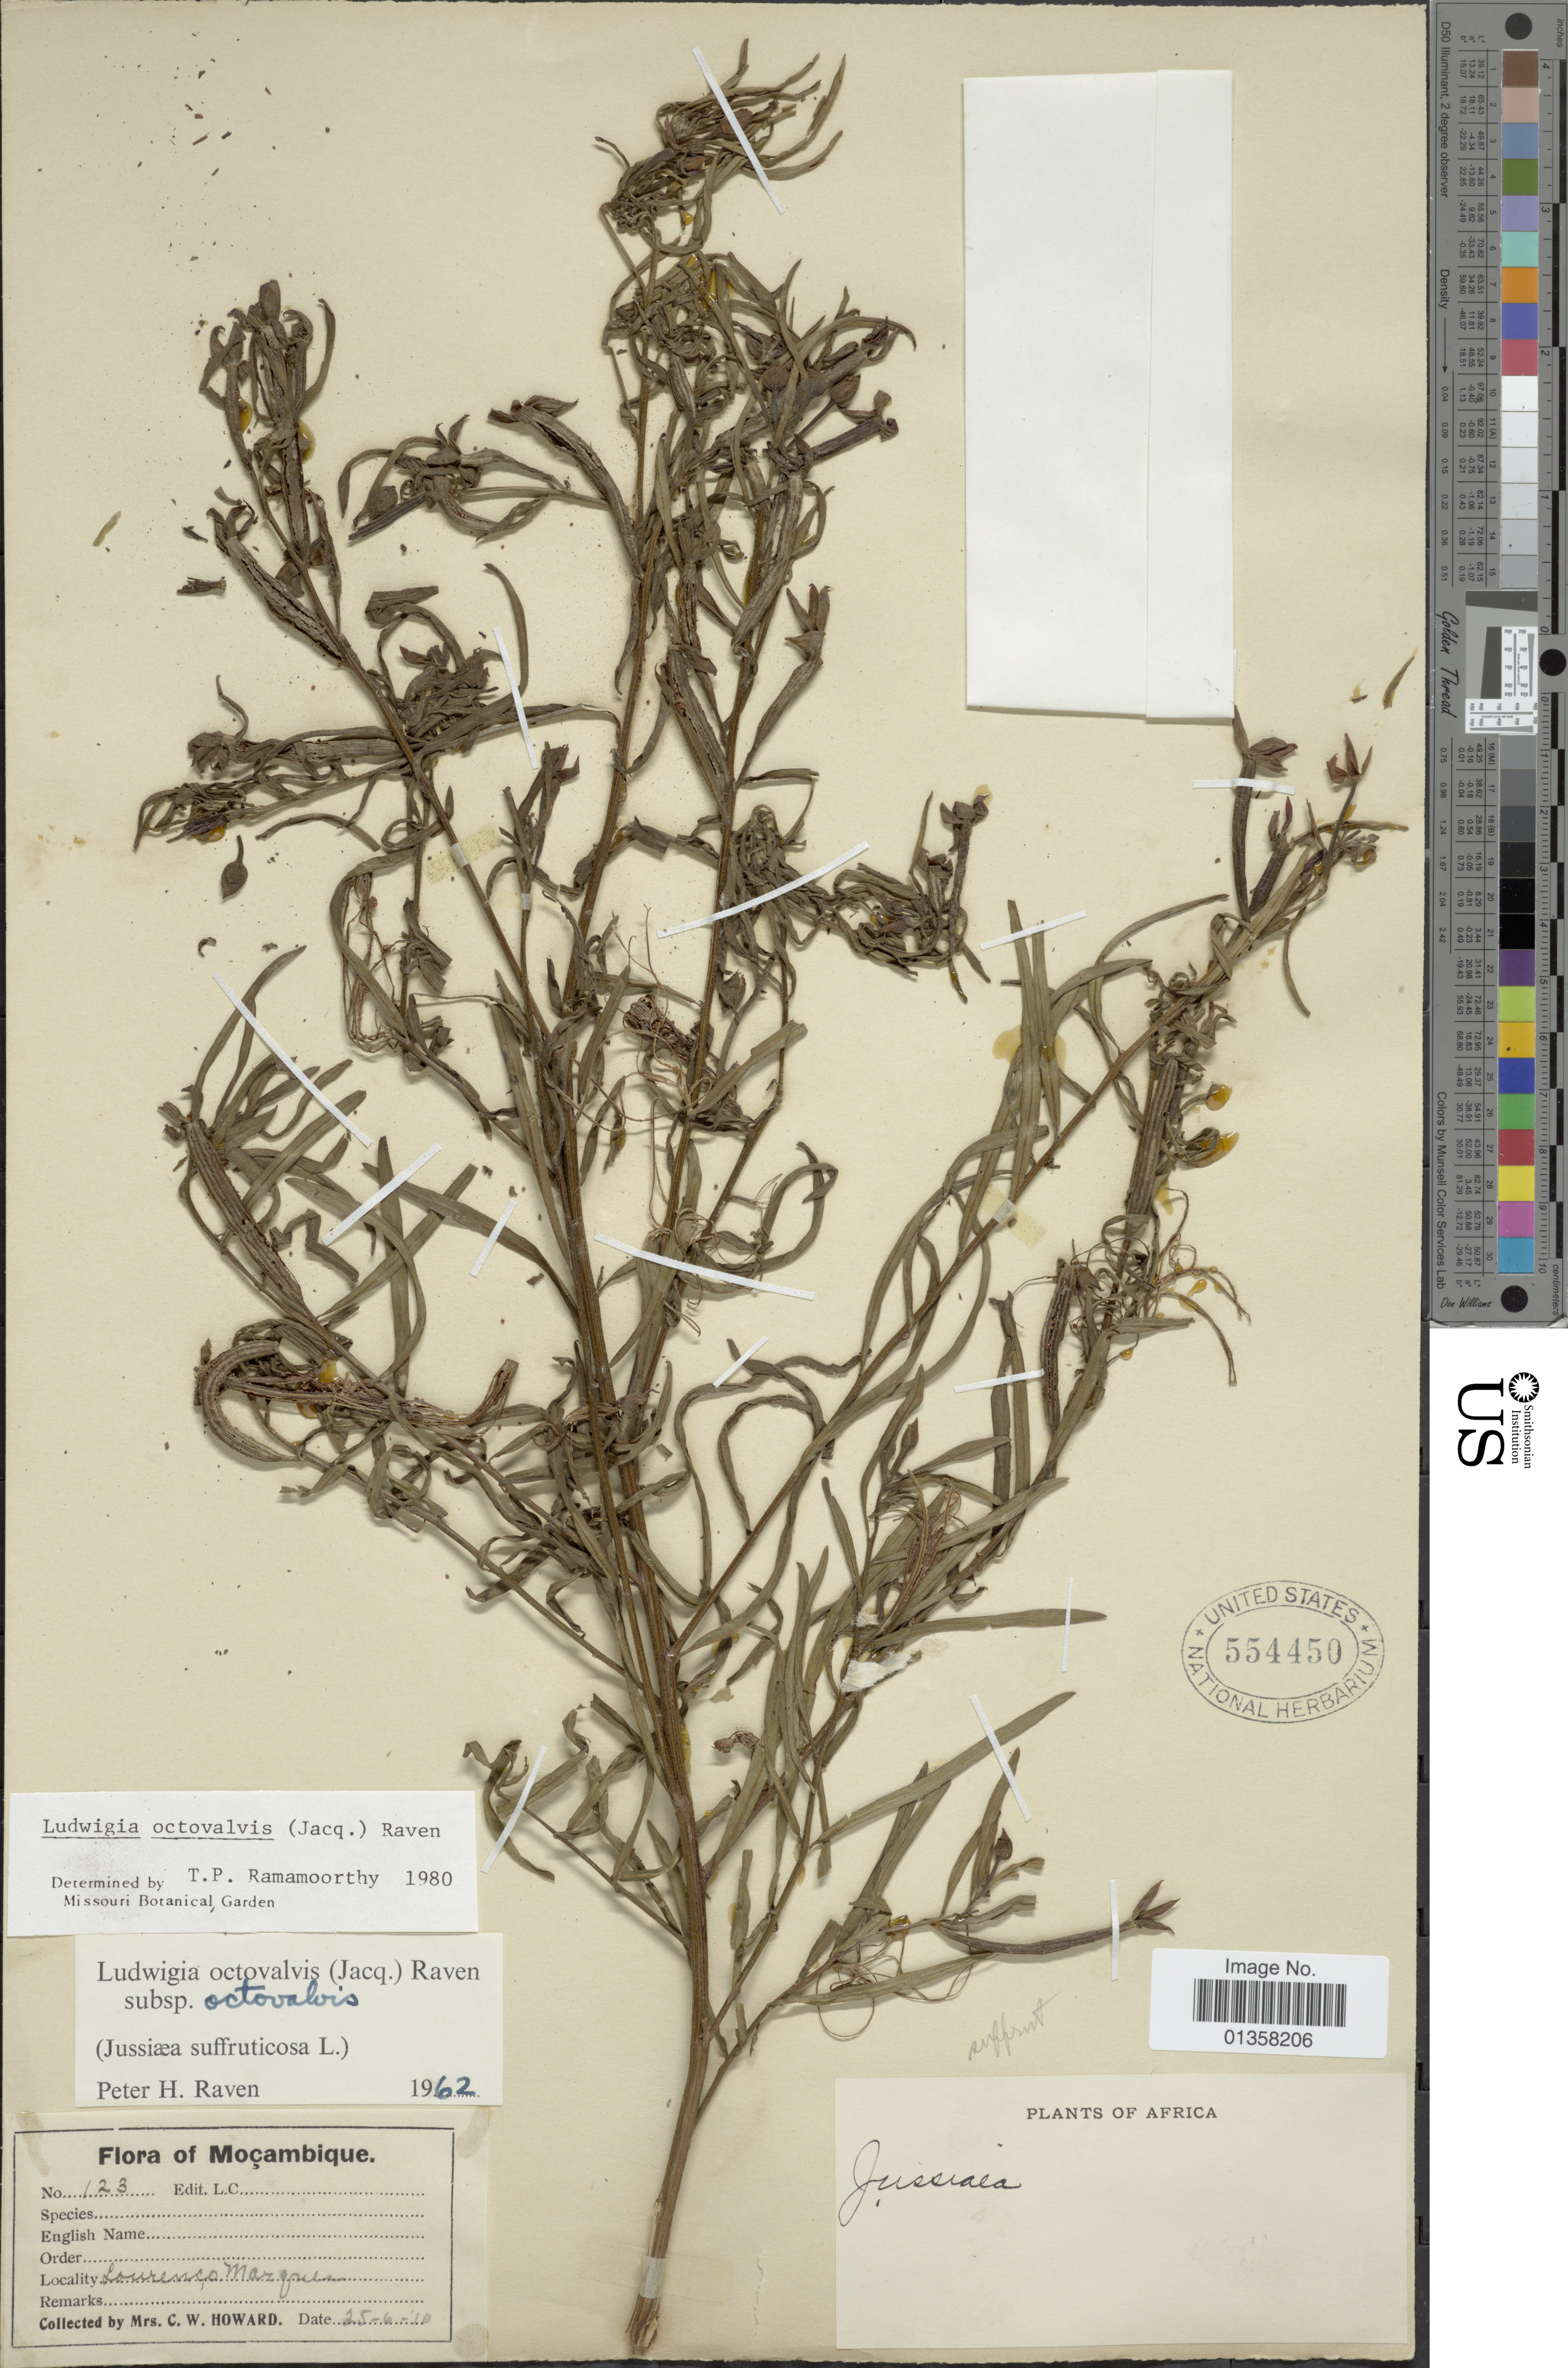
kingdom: Plantae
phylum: Tracheophyta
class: Magnoliopsida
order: Myrtales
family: Onagraceae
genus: Ludwigia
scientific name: Ludwigia octovalvis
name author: (Jacq.) P.H. Raven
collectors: C. W. Howard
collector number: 123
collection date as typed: Transcribed d/m/y: 25/6/10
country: Mozambique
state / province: Maputo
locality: Lourenço Marques.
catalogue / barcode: US 554450